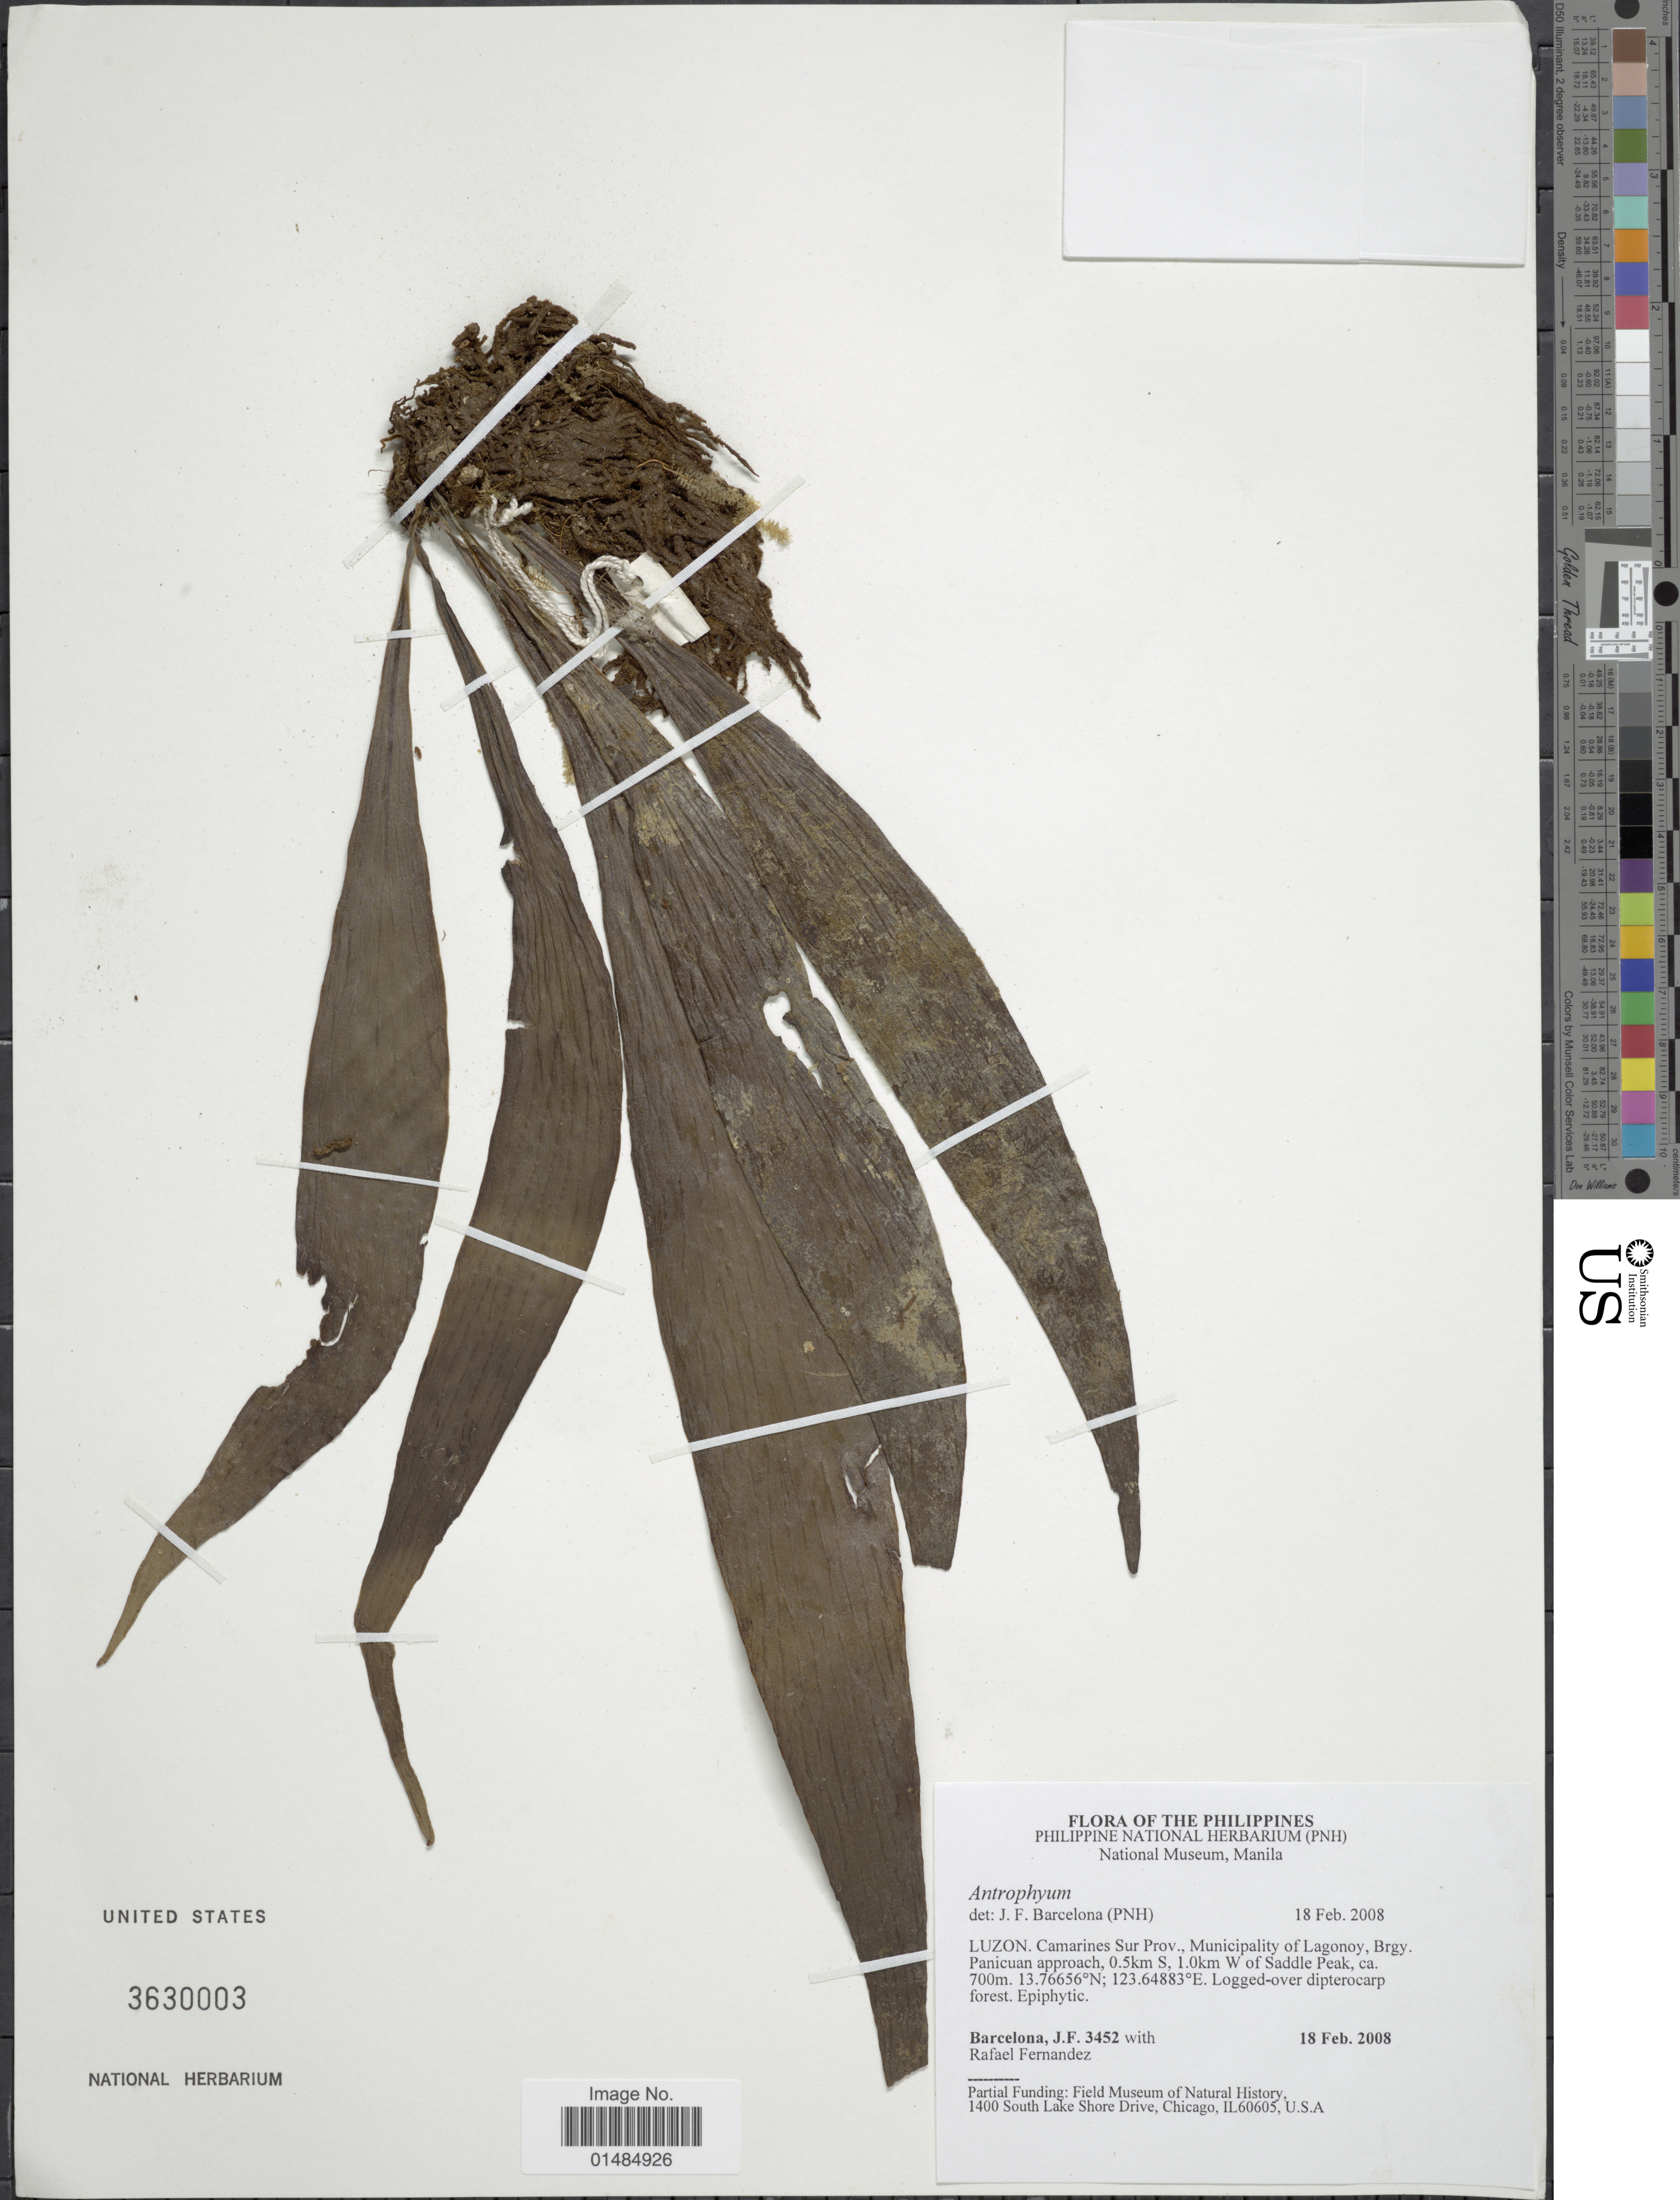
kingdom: Plantae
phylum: Tracheophyta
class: Polypodiopsida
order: Polypodiales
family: Pteridaceae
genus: Antrophyum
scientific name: Antrophyum sp.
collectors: J. F. Barcelona & R. Fernandez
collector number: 3452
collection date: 2008-02-18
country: Philippines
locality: Luzon, Camarines Sur Prov., Municipality of Lagonoy, Brgy. Panicuan approach, 0.5 km S, 1,0km W of Saddle Peak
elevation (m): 700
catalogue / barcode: US 3630003